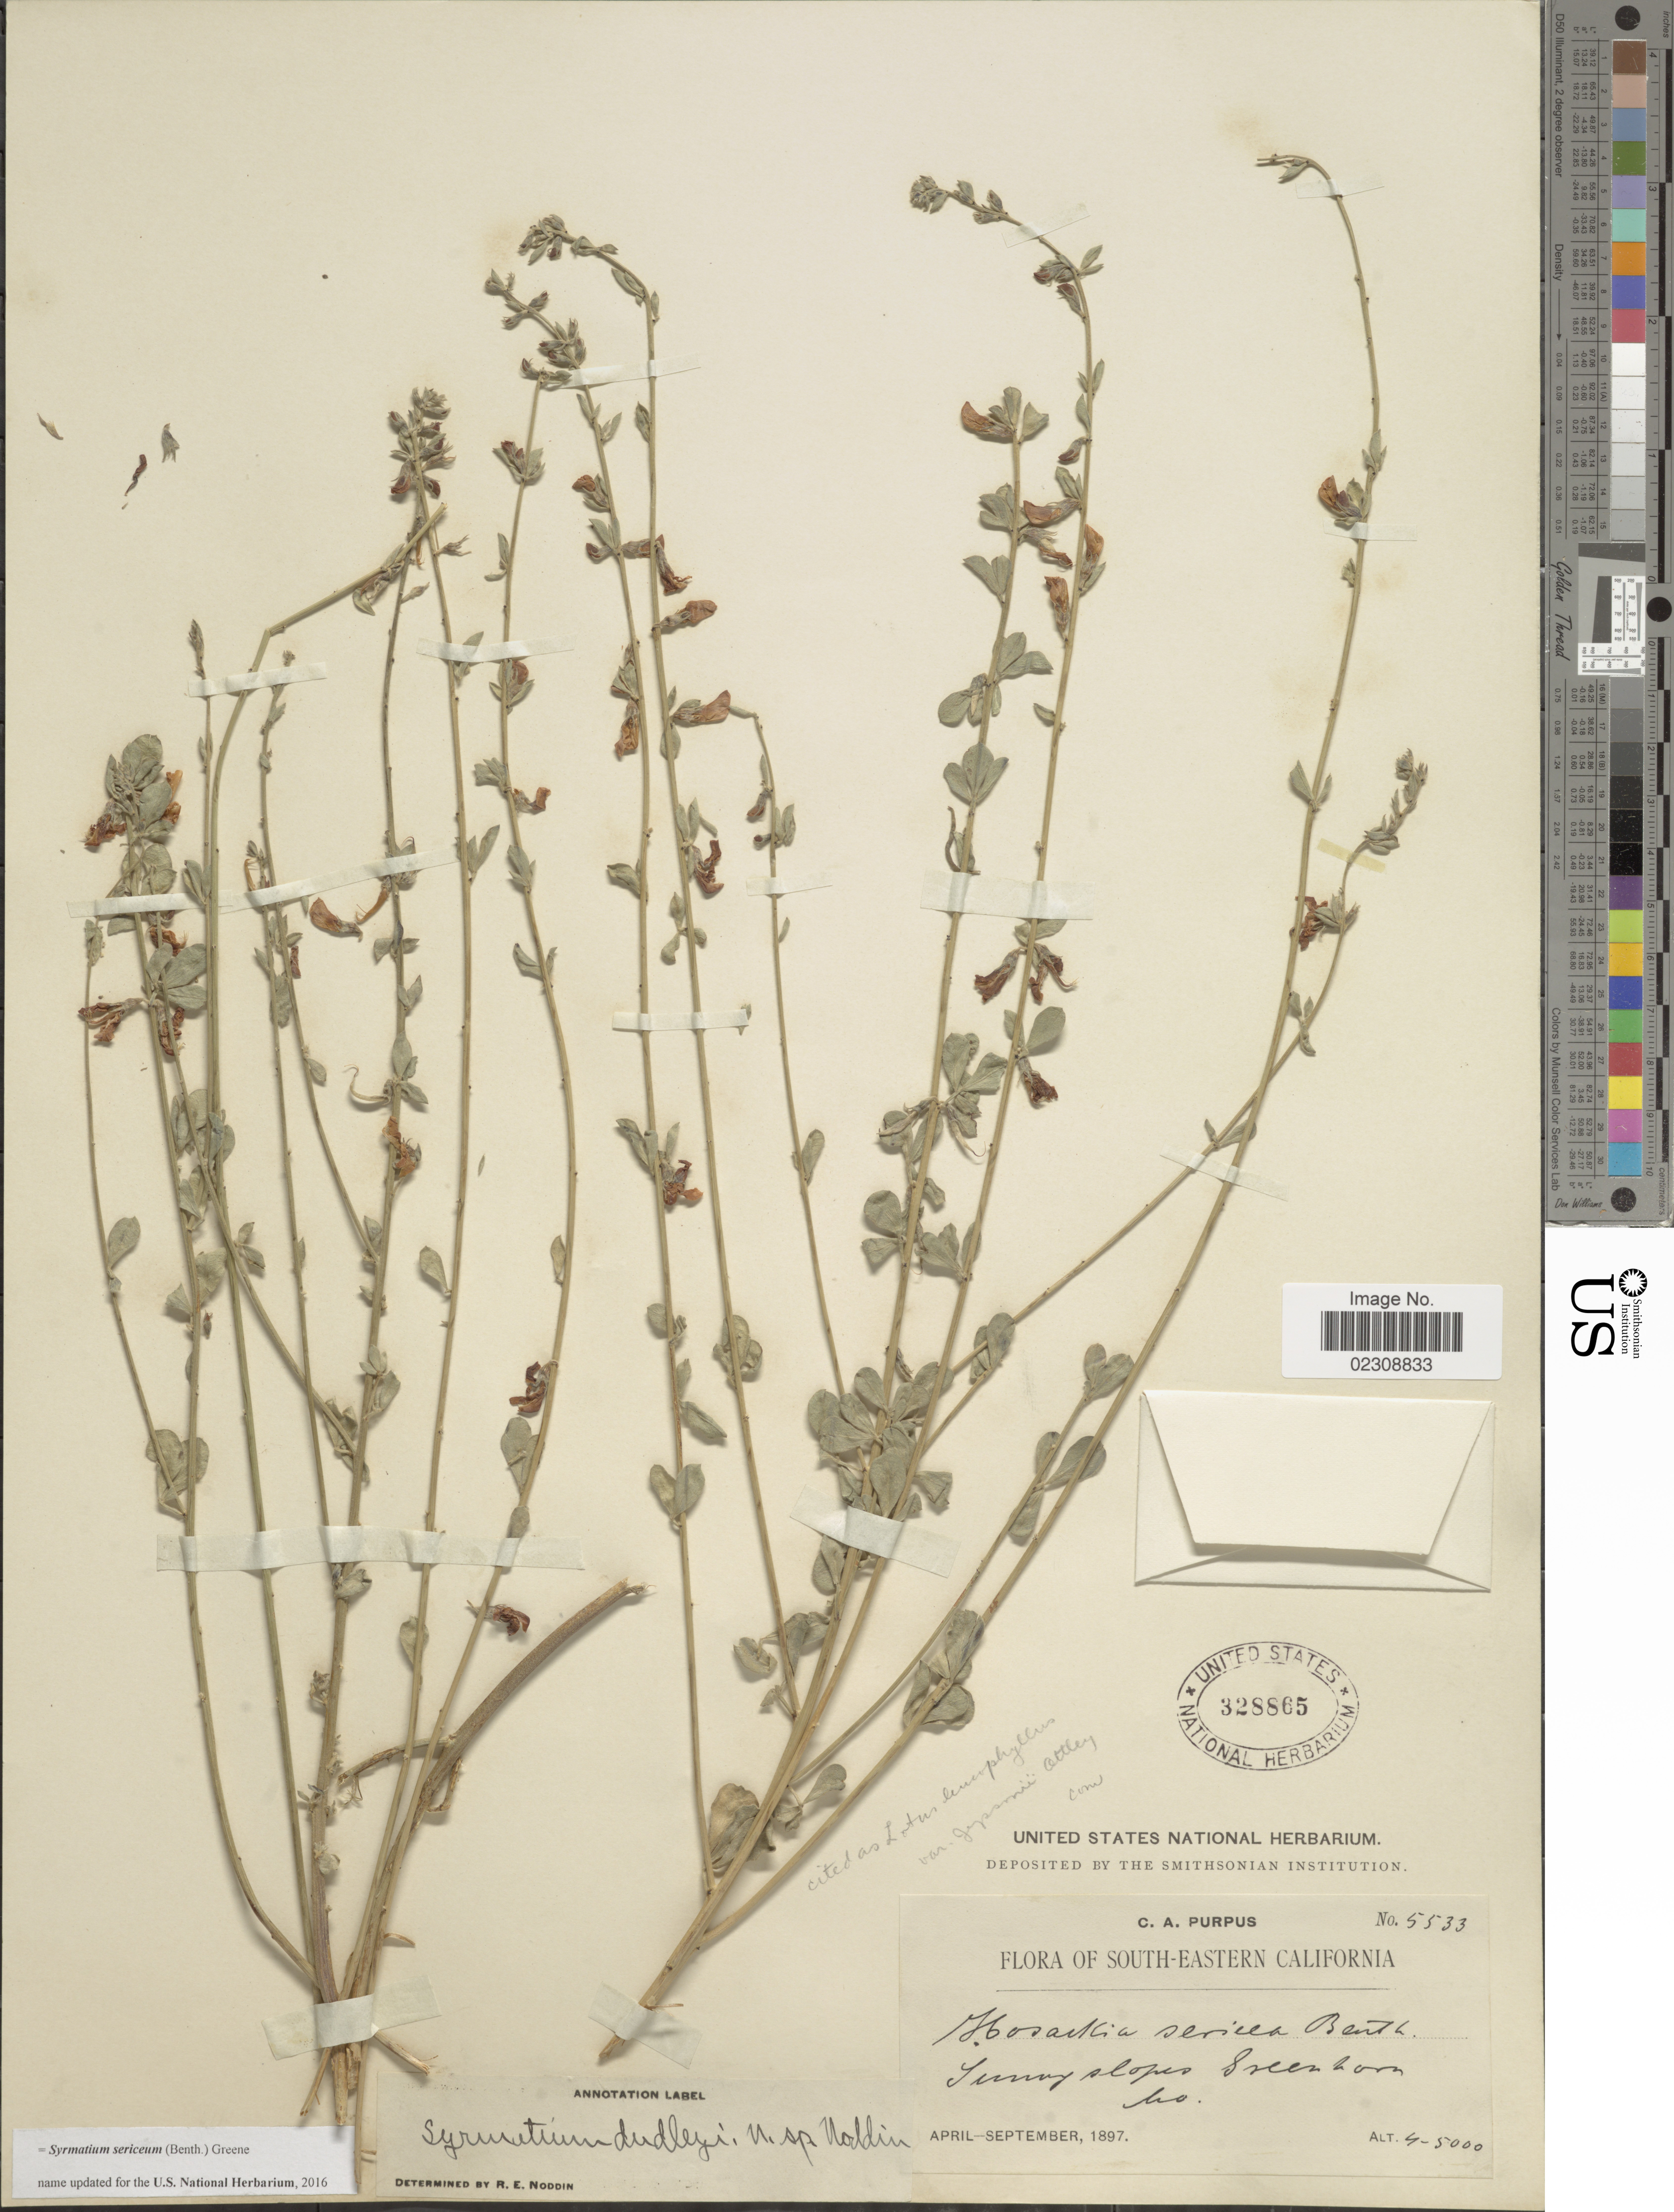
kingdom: Plantae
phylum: Tracheophyta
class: Magnoliopsida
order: Fabales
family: Fabaceae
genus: Syrmatium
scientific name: Syrmatium sericeum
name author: (Benth.) Greene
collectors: C. A. Purpus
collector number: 5533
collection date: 1897-04/1897-09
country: United States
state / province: California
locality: South-eastern California. Greenhorn Pass.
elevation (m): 1219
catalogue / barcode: US 328865